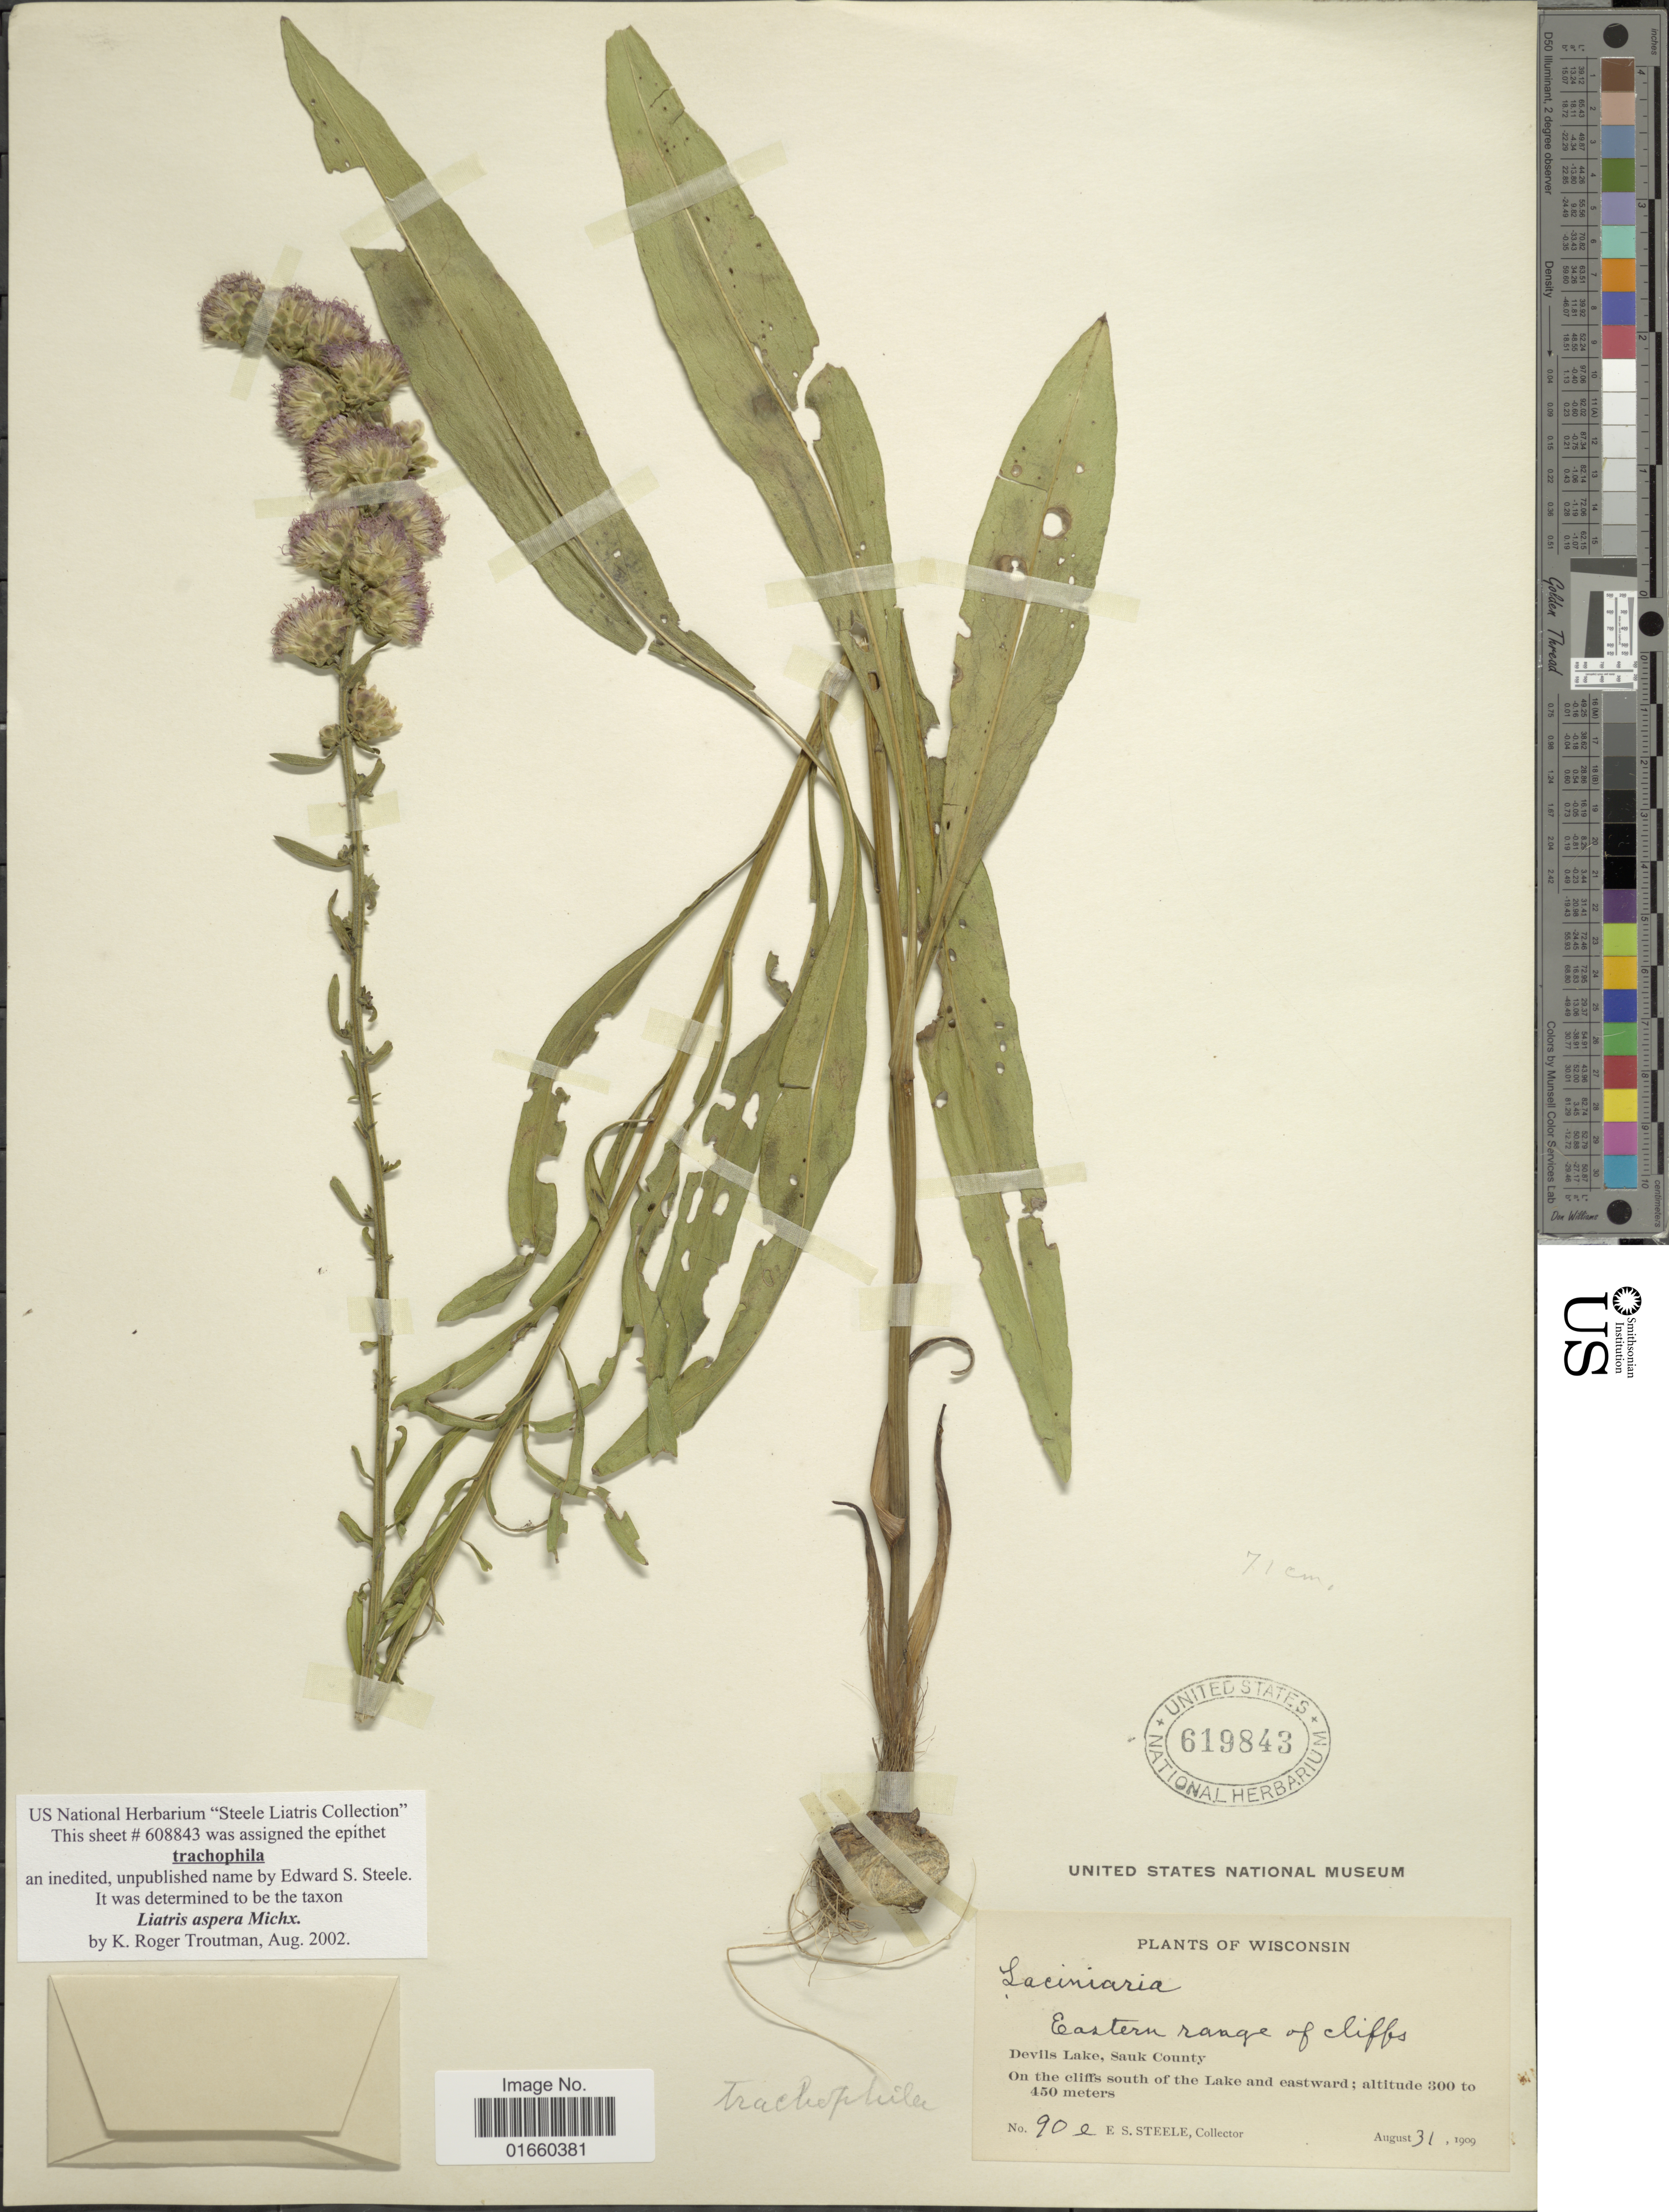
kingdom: Plantae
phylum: Tracheophyta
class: Magnoliopsida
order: Asterales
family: Asteraceae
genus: Liatris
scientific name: Liatris aspera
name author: Michx.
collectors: E. Steele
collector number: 90e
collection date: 1909-08-31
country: United States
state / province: Wisconsin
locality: Eastern range of cliffs, Devils Lake, Sauk County, On the cliffs south of the Lake and eastward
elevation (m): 300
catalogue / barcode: US 619843